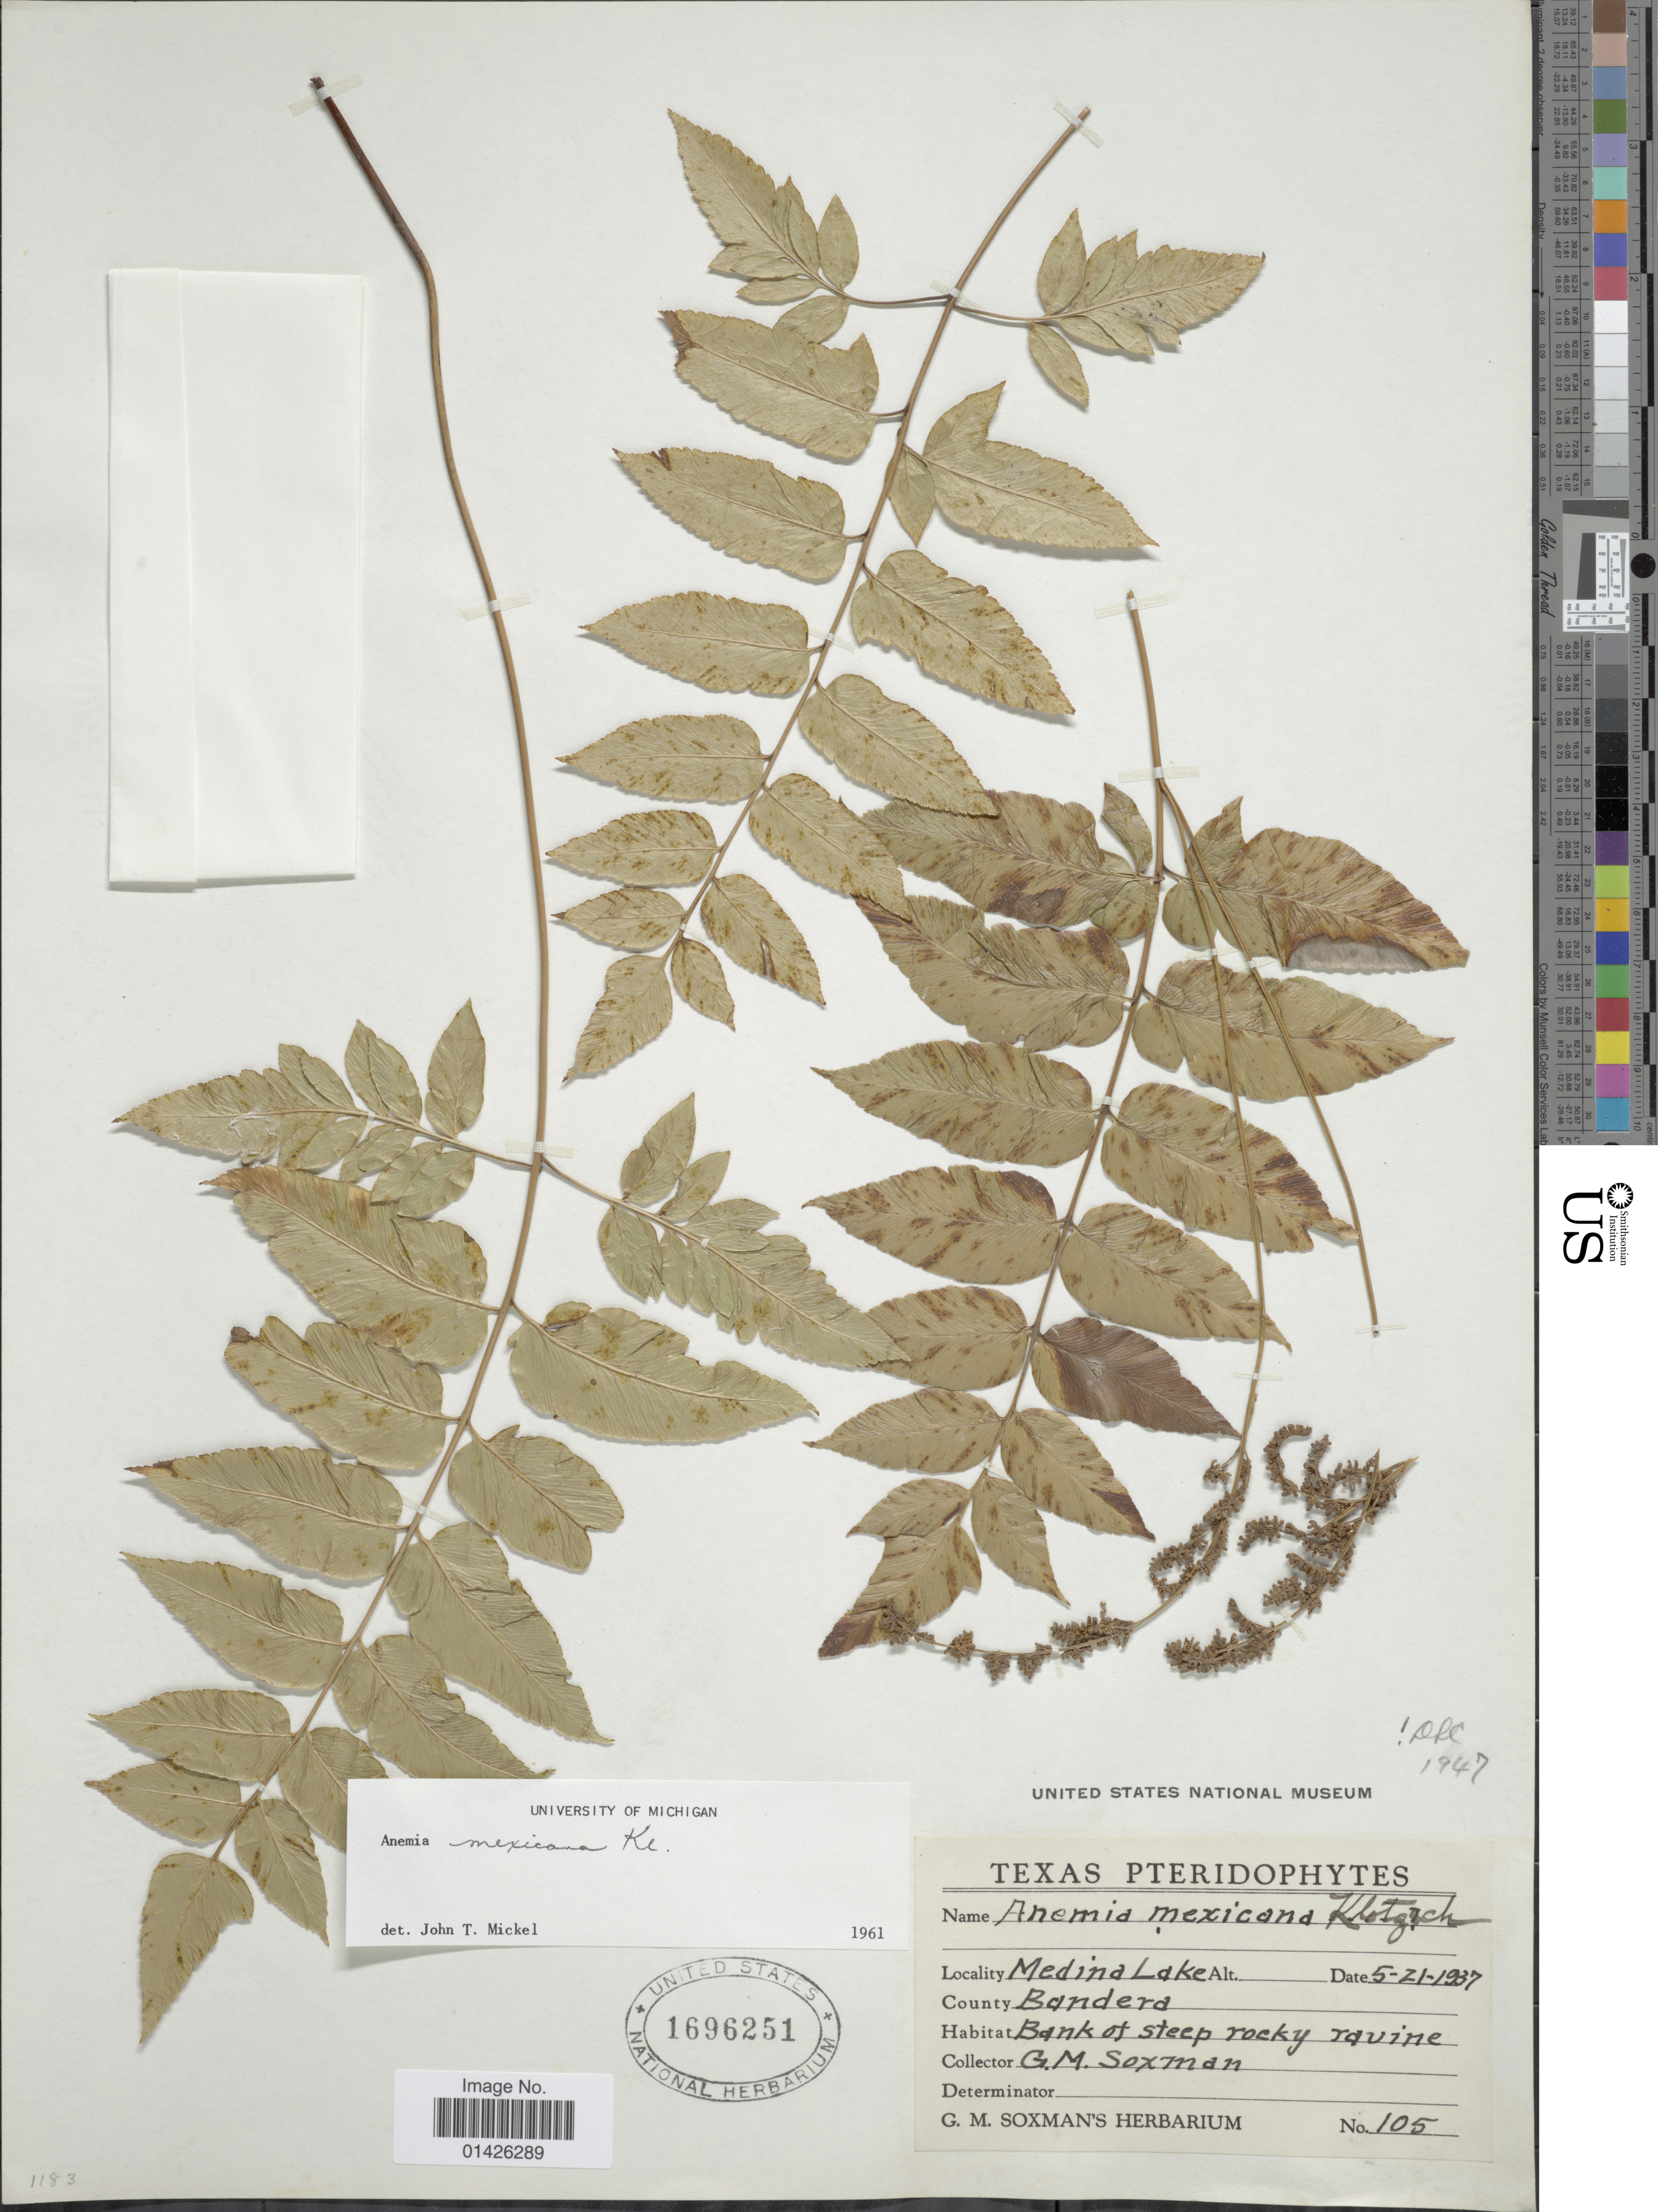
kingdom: Plantae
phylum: Tracheophyta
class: Polypodiopsida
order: Schizaeales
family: Anemiaceae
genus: Anemia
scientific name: Anemia mexicana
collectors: G. Soxman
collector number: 105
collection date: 1937-05-21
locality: Medina Lake, banderd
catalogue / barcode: US 1696251